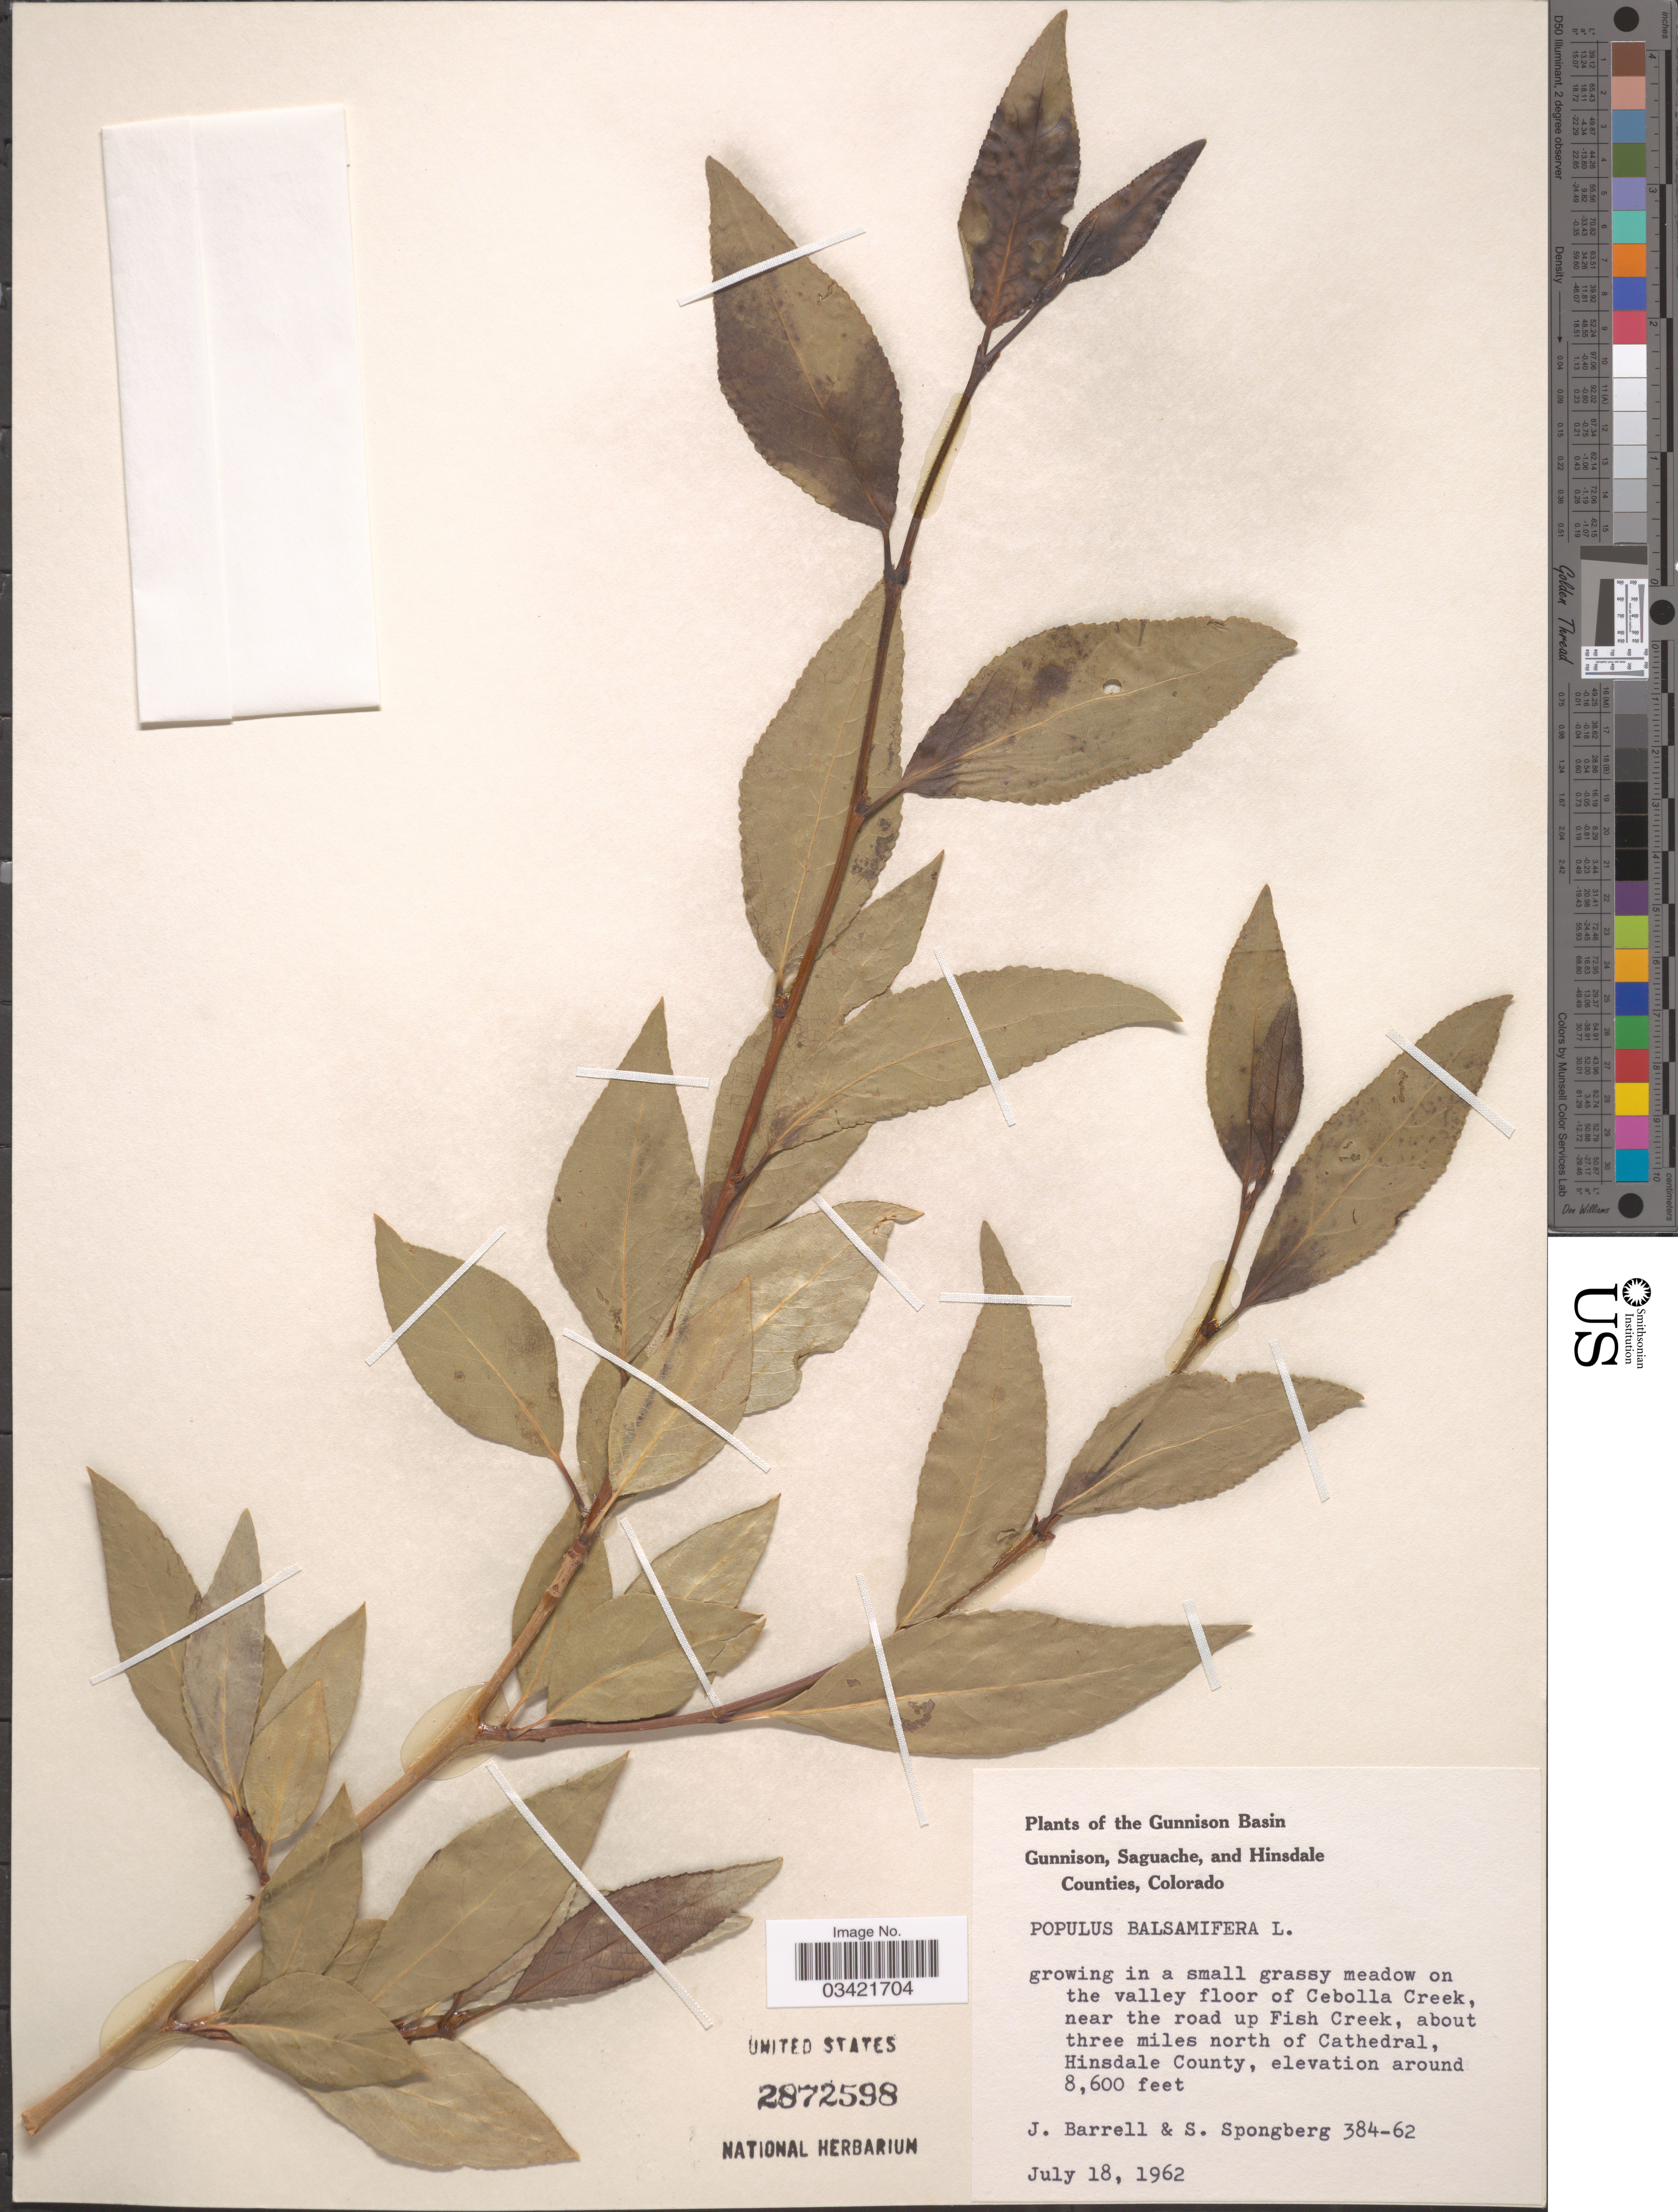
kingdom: Plantae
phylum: Tracheophyta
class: Magnoliopsida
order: Malpighiales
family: Salicaceae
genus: Populus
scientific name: Populus balsamifera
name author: L.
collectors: J. Barrell & S. A.Spongberg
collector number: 384-62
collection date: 1962-07-18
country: United States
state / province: Colorado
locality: The Gunnison Basin. Growing in a small grassy meadow on the valley floor of Cebolla Creek, near the road up Fish Creek, about three miles north of Cathedral, Hinsdale County.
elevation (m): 2621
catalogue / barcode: US 2872598